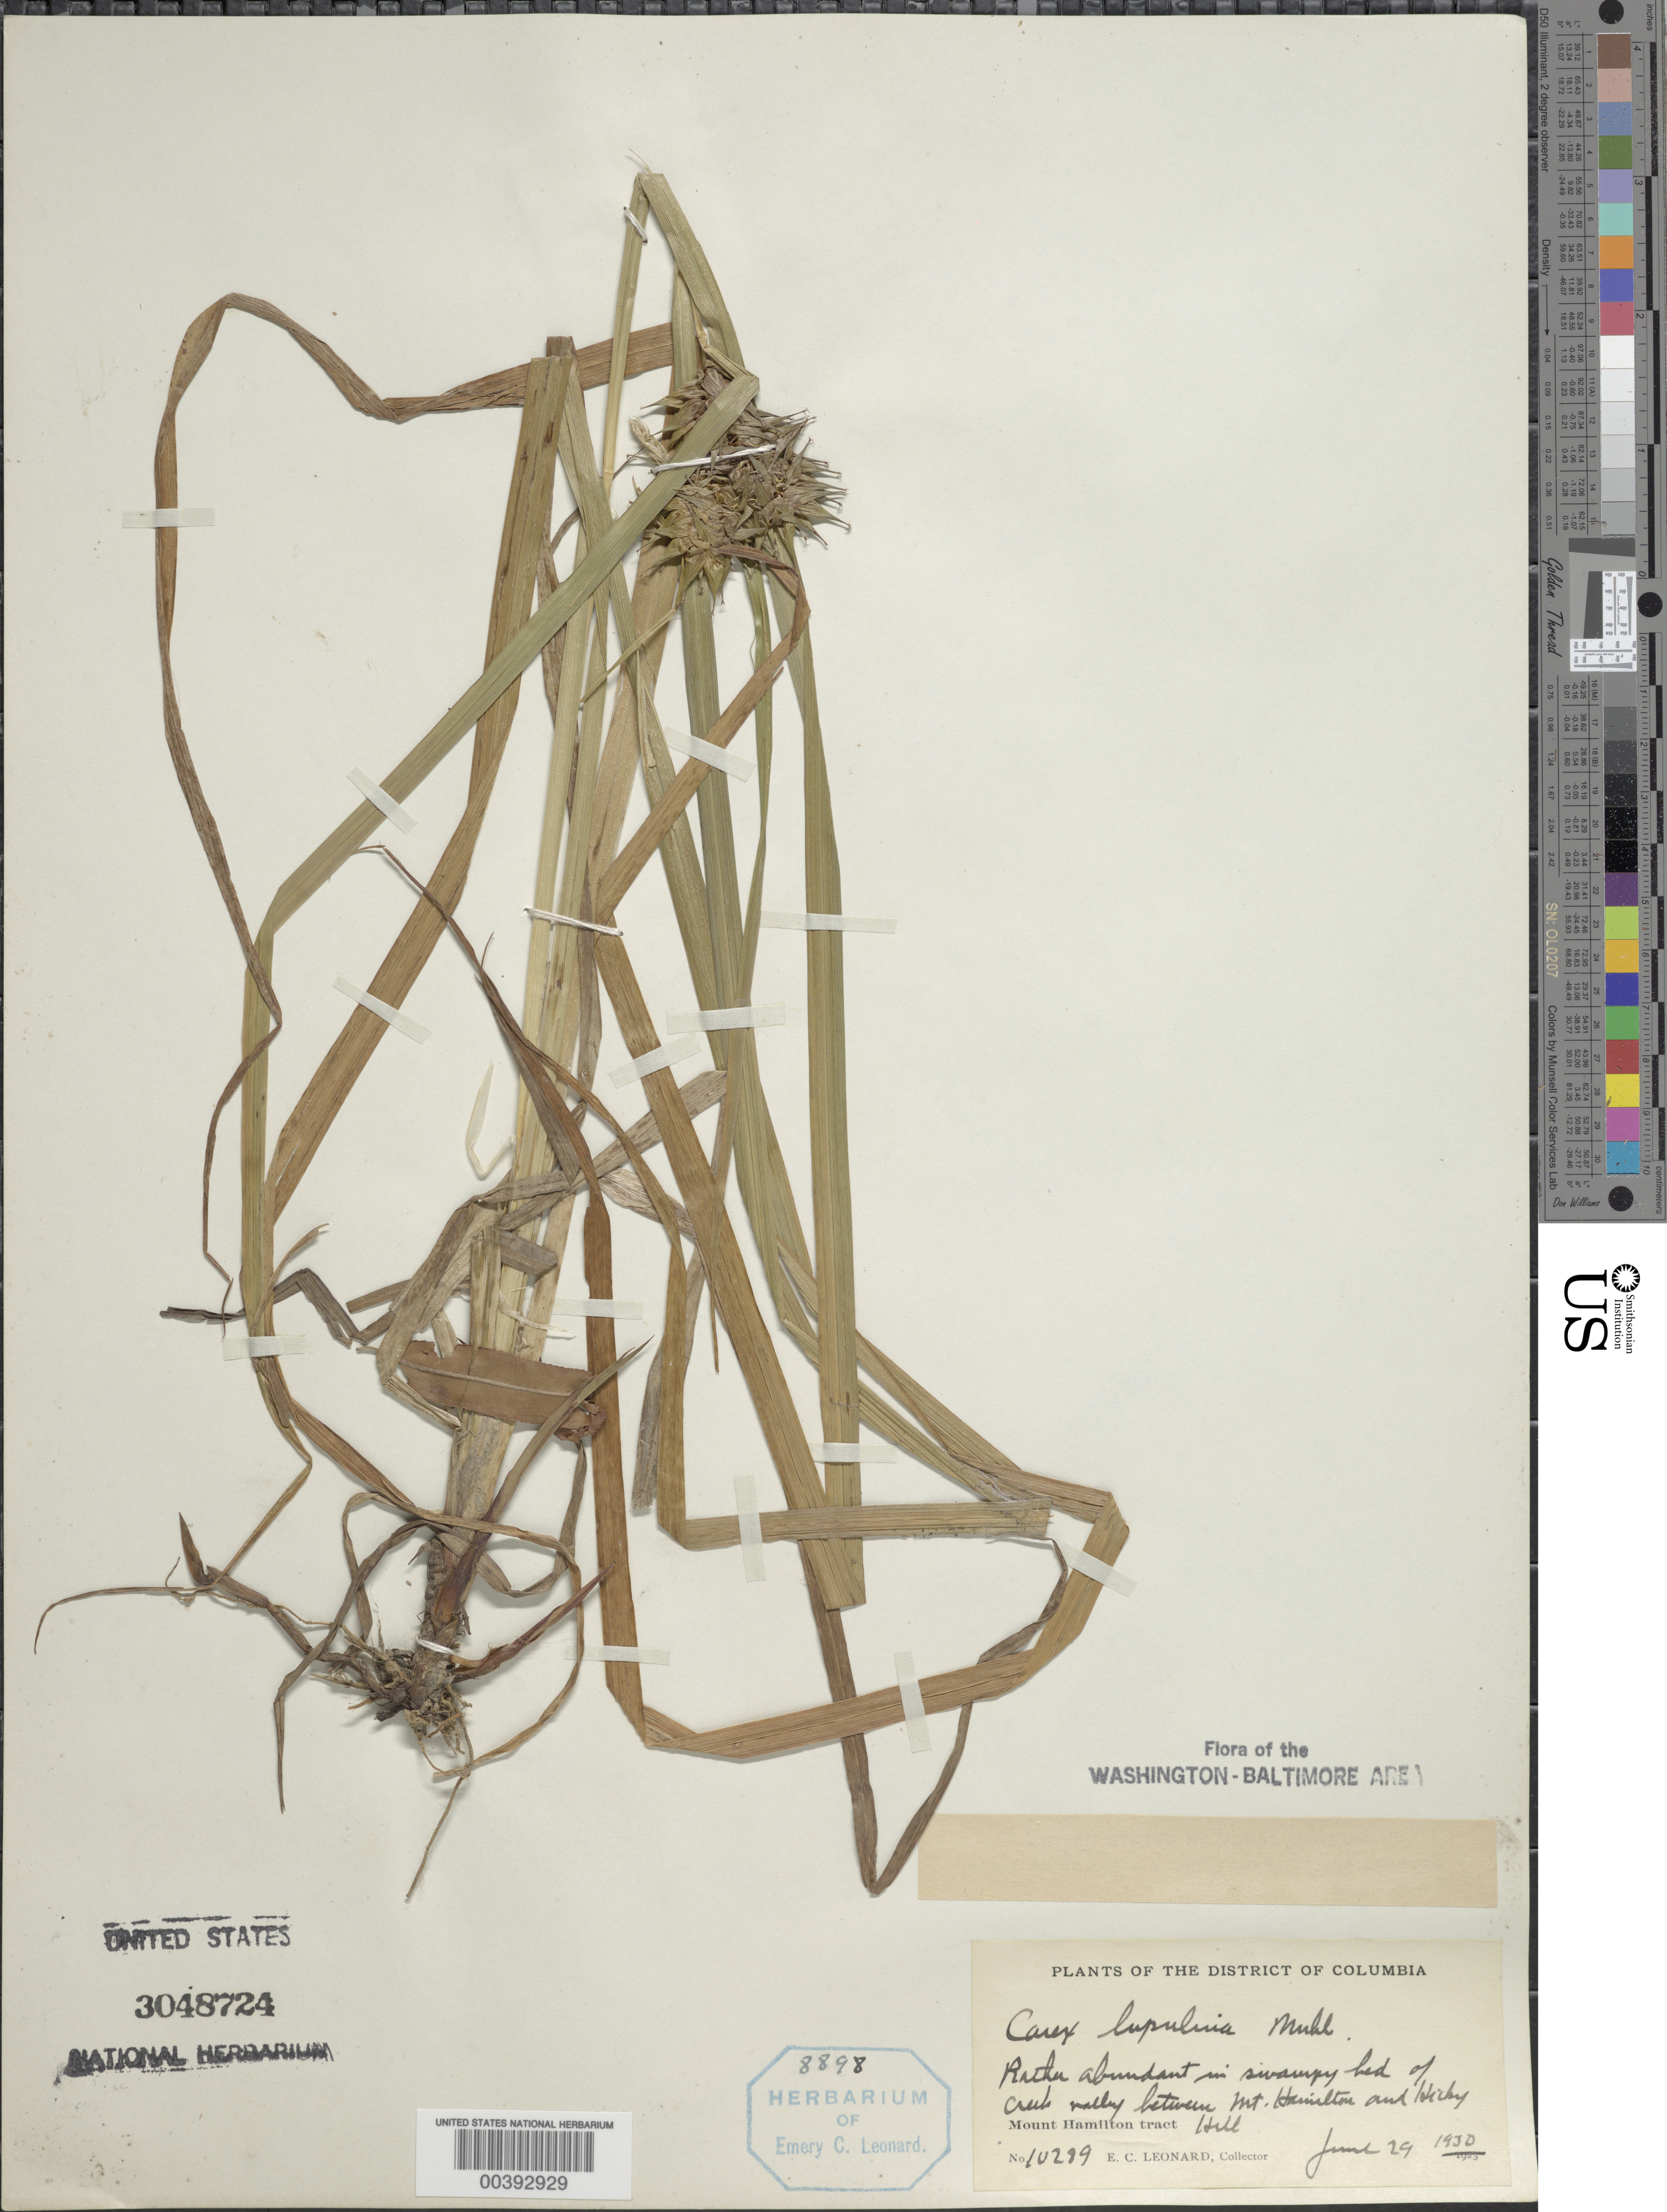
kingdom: Plantae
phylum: Tracheophyta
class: Liliopsida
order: Poales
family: Cyperaceae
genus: Carex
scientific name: Carex lupulina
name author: Muhl. ex Willd.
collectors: E. C. Leonard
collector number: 10289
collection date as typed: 29 Jun 1930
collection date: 1930-06-29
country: United States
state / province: District of Columbia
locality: between Mount Hamilton and Hickey Hill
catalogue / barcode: US 3048724